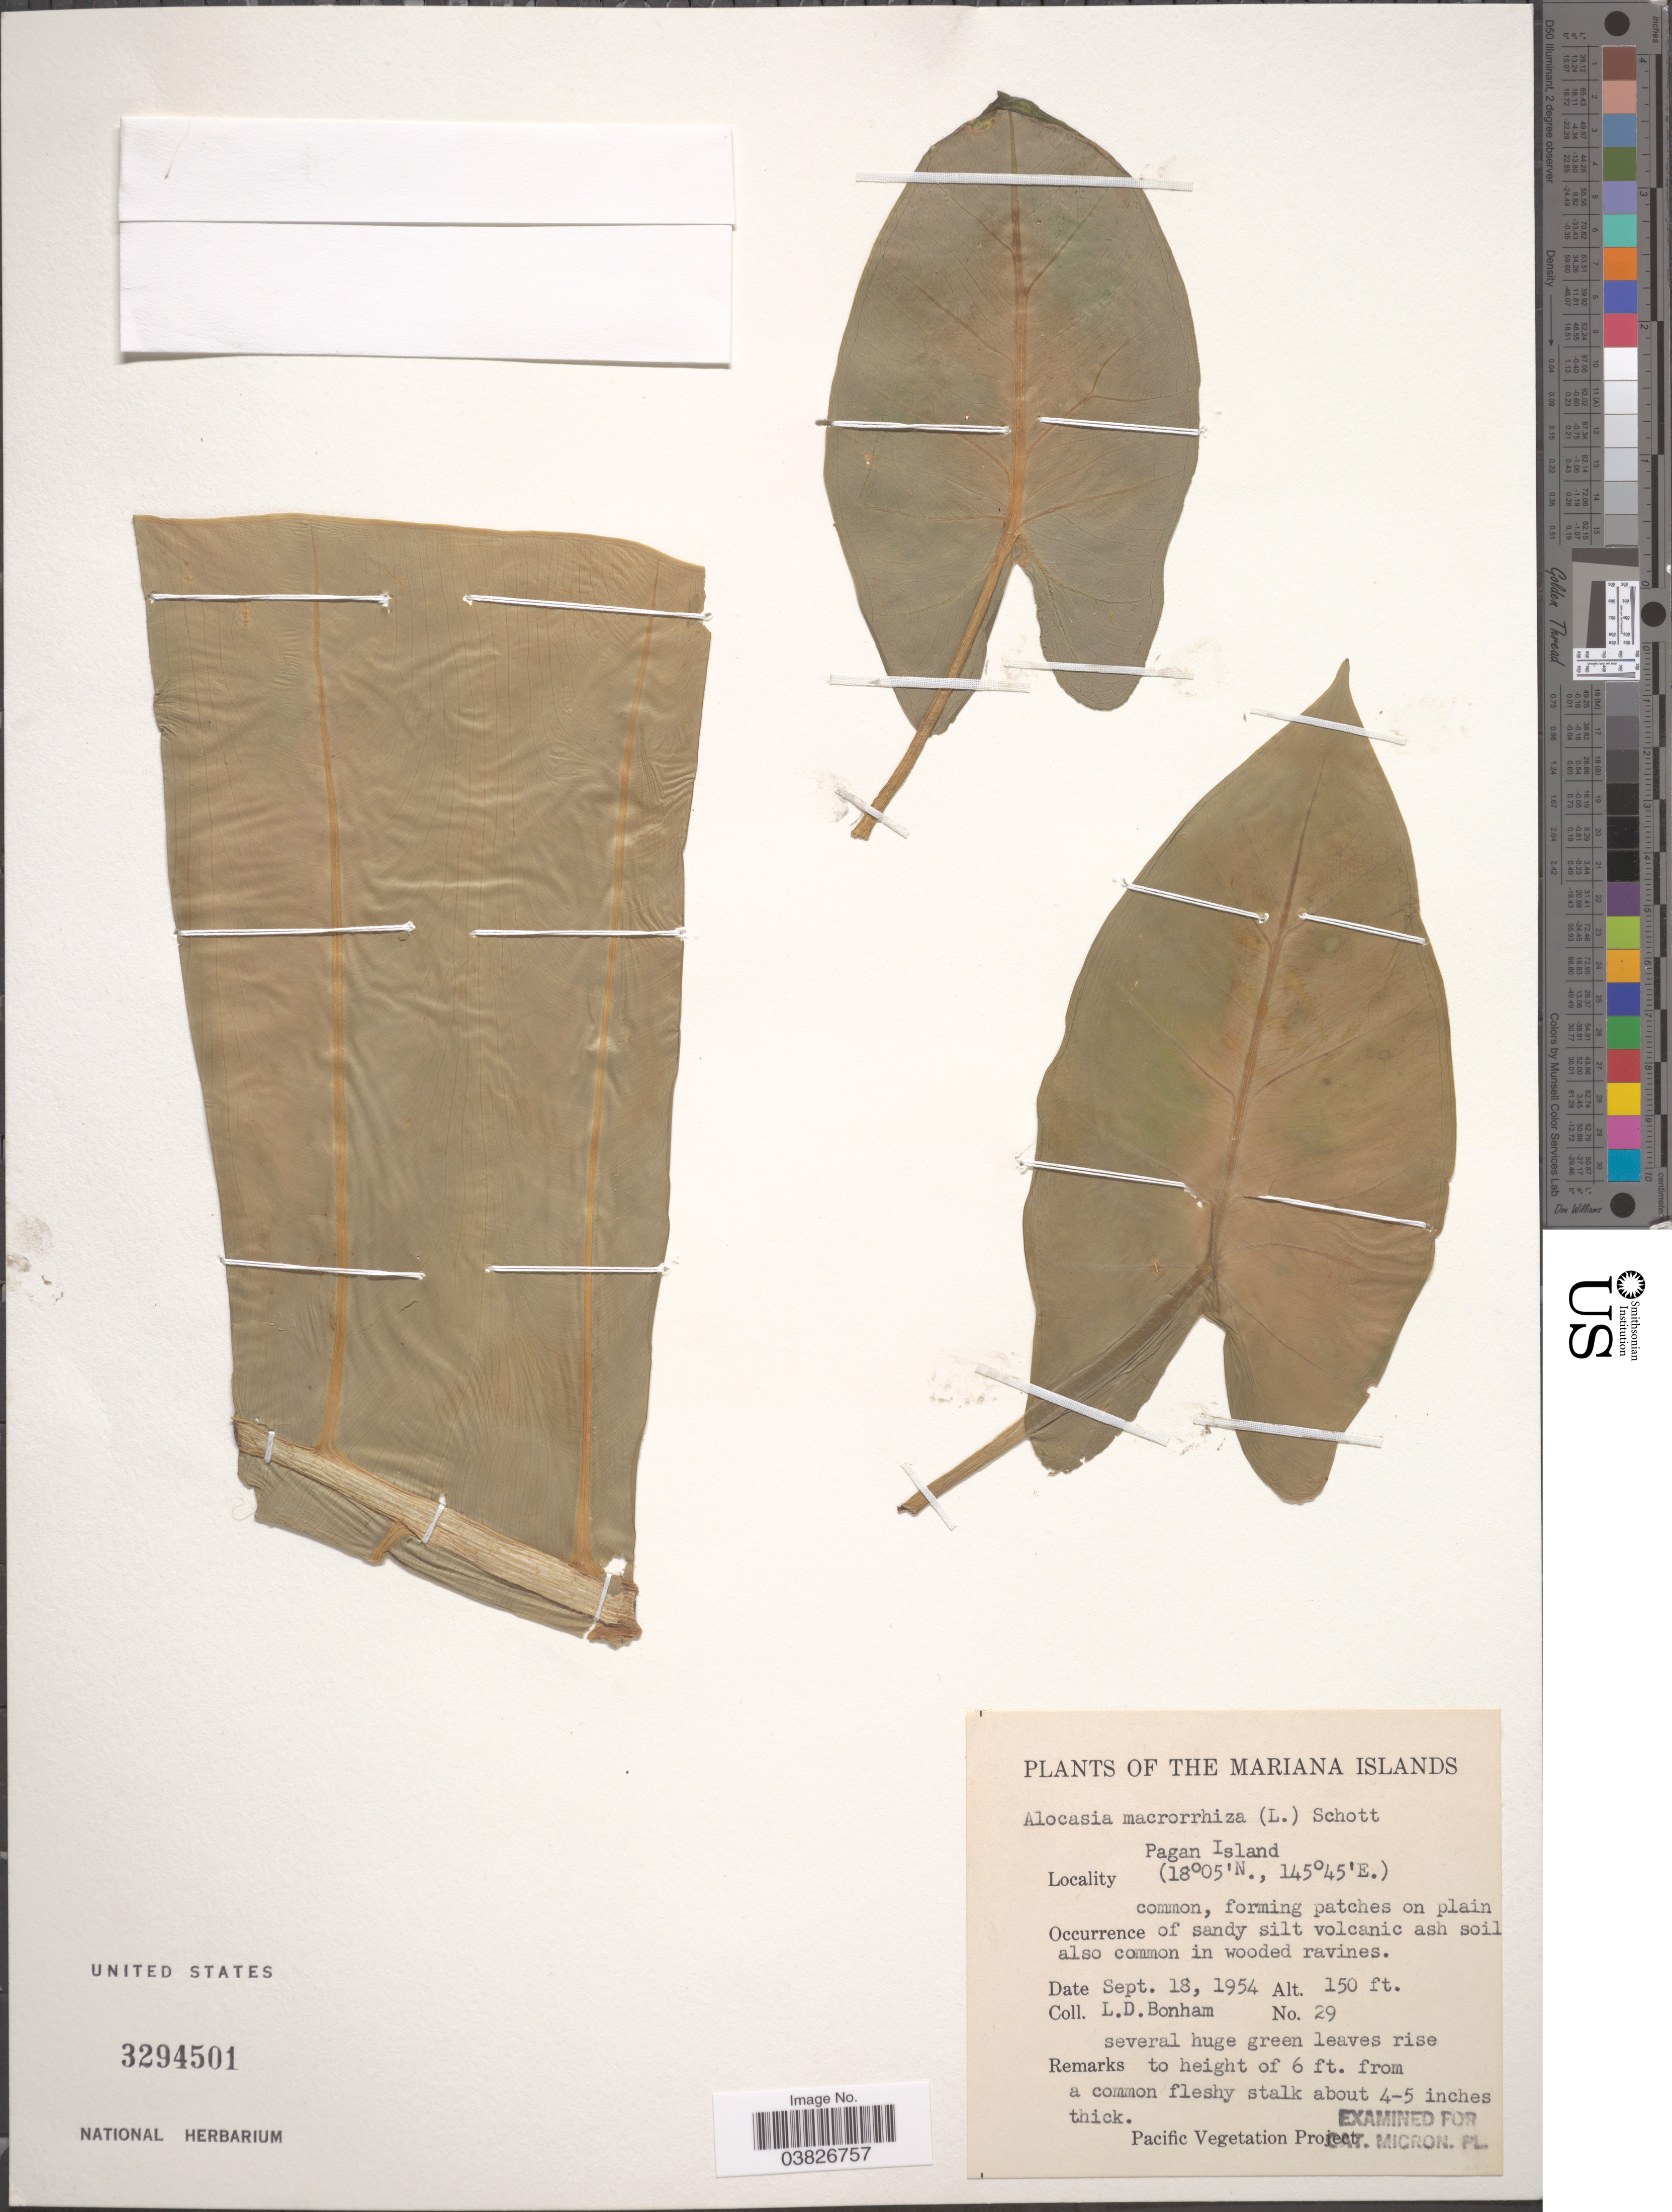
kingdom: Plantae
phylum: Tracheophyta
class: Liliopsida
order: Alismatales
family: Araceae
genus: Alocasia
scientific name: Alocasia macrorrhizos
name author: (L.) G. Don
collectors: L. D. Bonham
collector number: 29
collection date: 1954-09-18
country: Northern Mariana Islands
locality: Mariana Islands. Pagan Island.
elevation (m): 46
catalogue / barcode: US 3294501